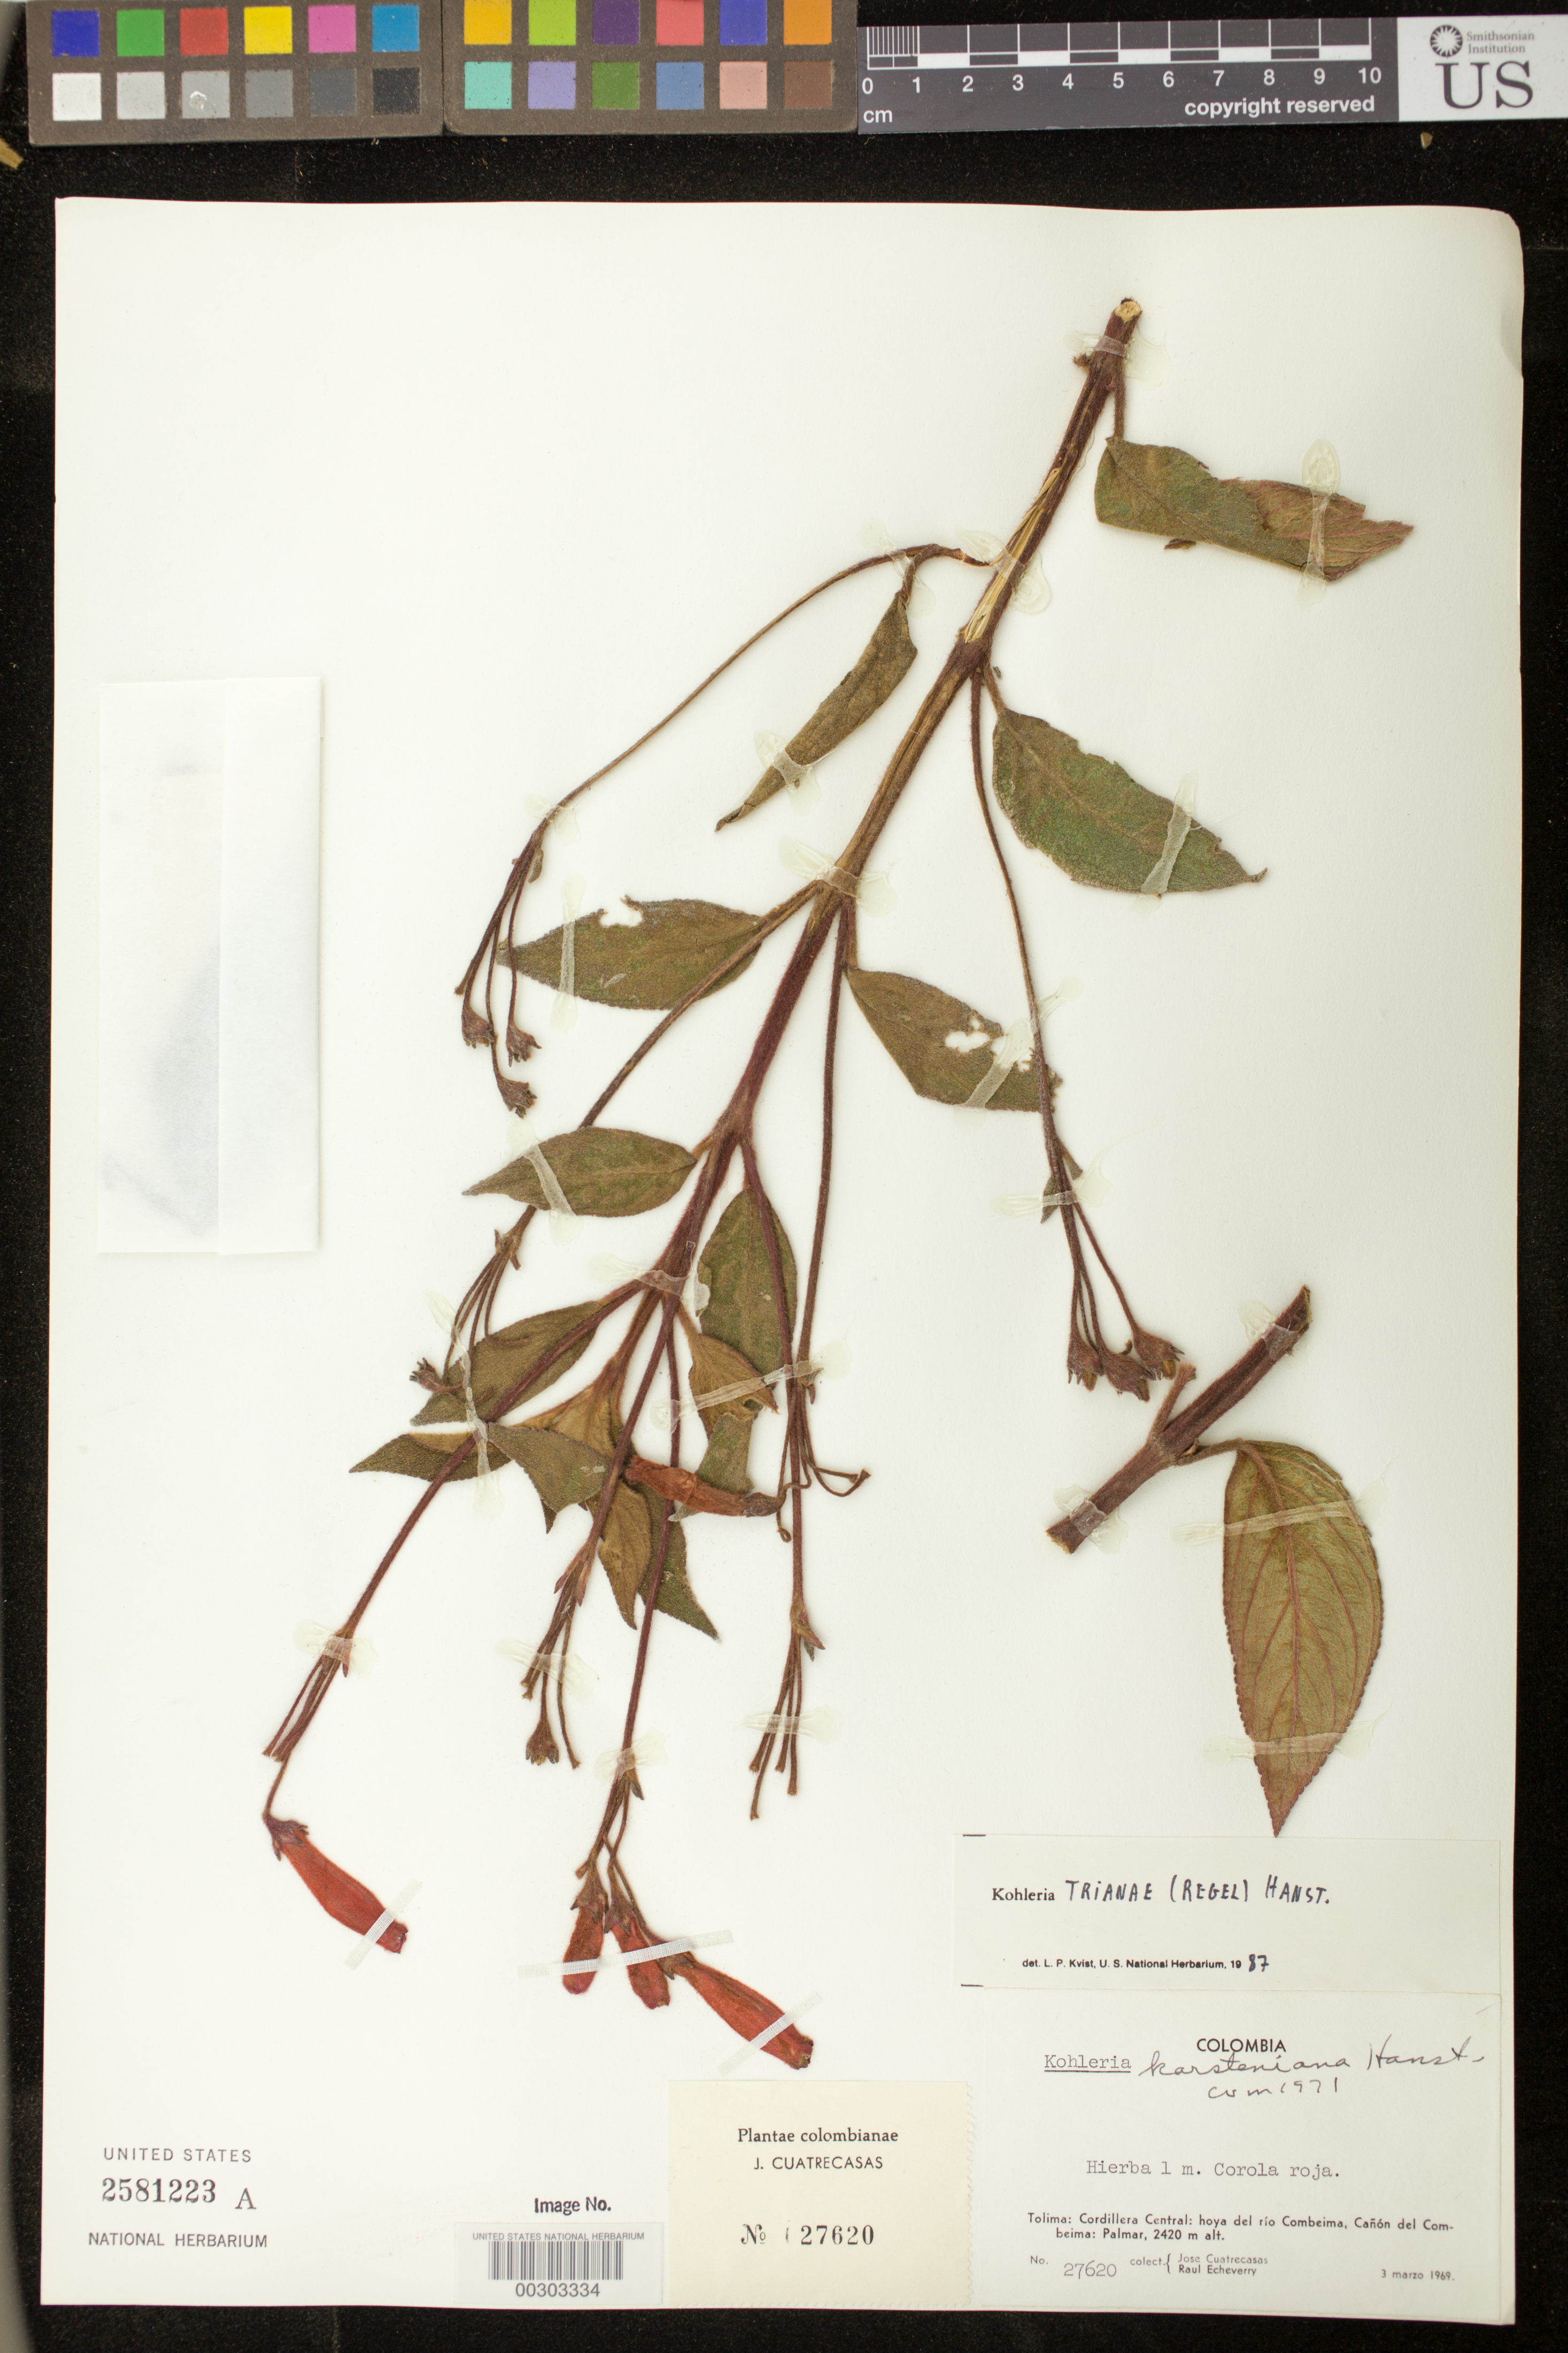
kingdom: Plantae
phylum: Tracheophyta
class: Magnoliopsida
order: Lamiales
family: Gesneriaceae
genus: Kohleria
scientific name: Kohleria trianae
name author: (Regel) Hanst.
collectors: J. Cuatrecasas & R. Echeverry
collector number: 27620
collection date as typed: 03 Mar 1969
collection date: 1969-03-03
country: Colombia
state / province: Tolima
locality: Cordillera Central, valley of Rio Combeima, Canon del Combeima, Palmar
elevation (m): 2420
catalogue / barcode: US 2581223A